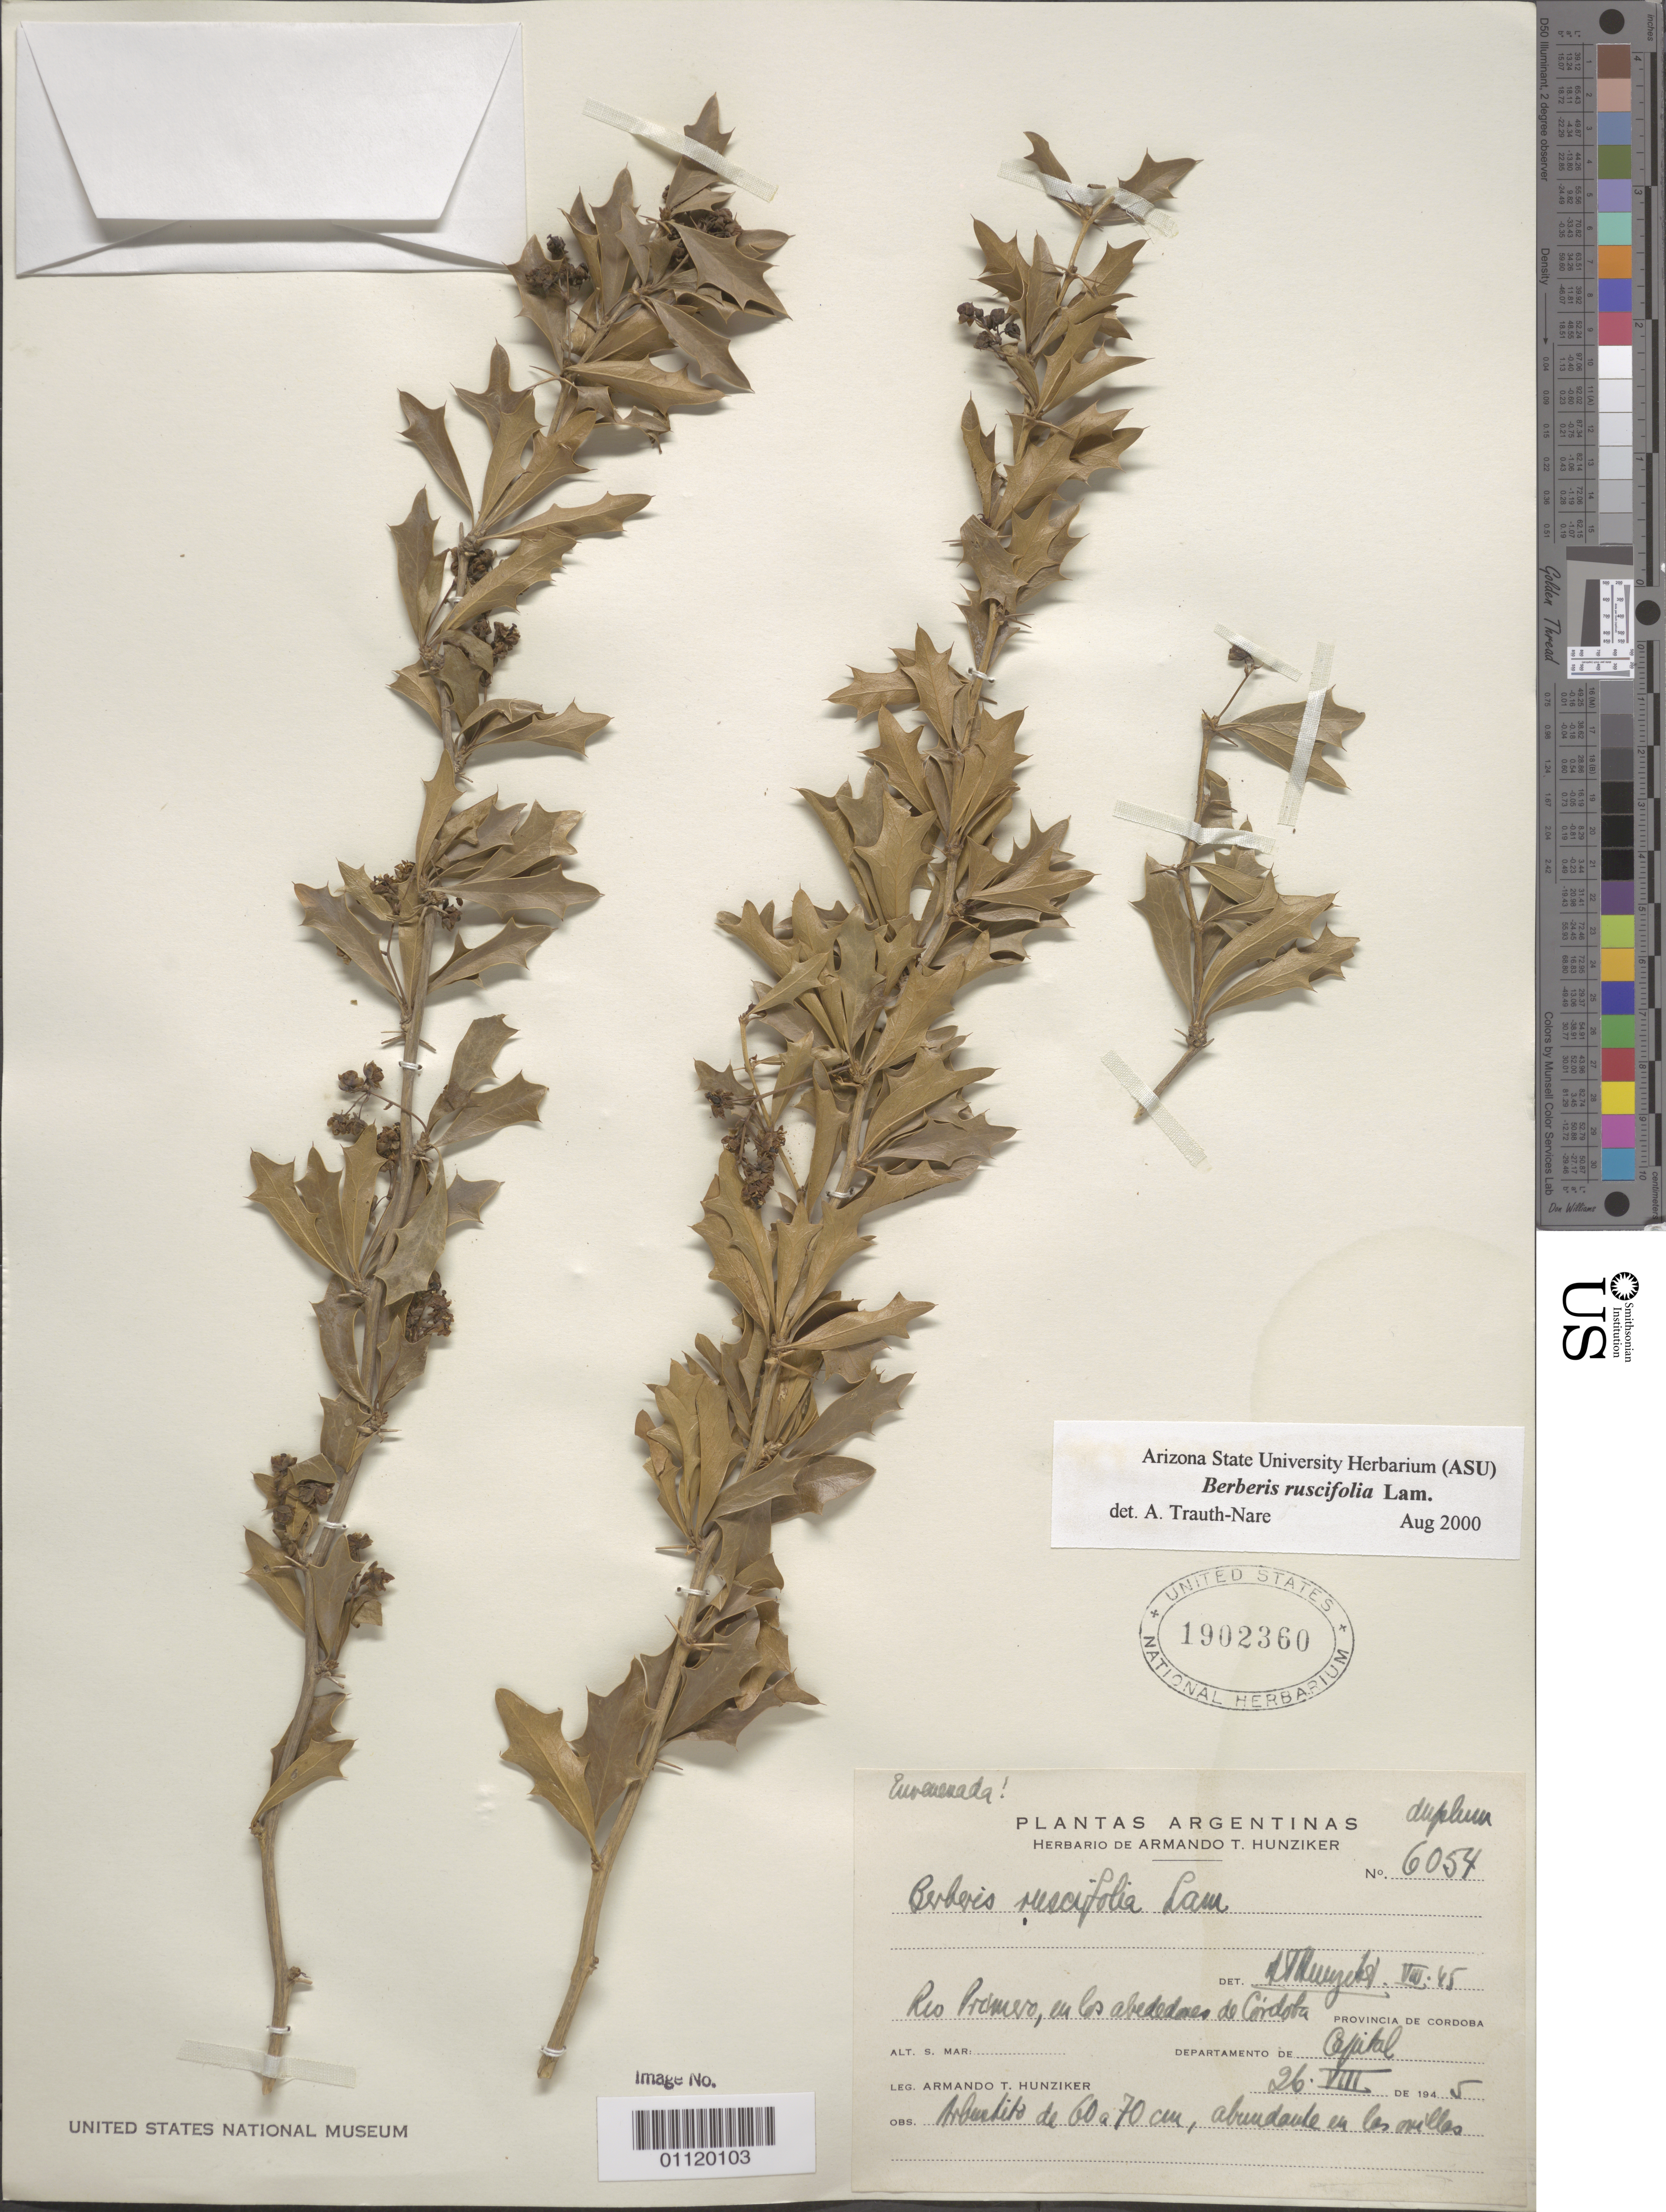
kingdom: Plantae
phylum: Tracheophyta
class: Magnoliopsida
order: Ranunculales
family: Berberidaceae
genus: Berberis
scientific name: Berberis ruscifolia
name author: Lam.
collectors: A. T. Hunziker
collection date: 1945-08-26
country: Argentina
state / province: Córdoba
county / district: Capital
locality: Rio Primero, in the birches (?) of Córdoba.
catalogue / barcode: US 1902360